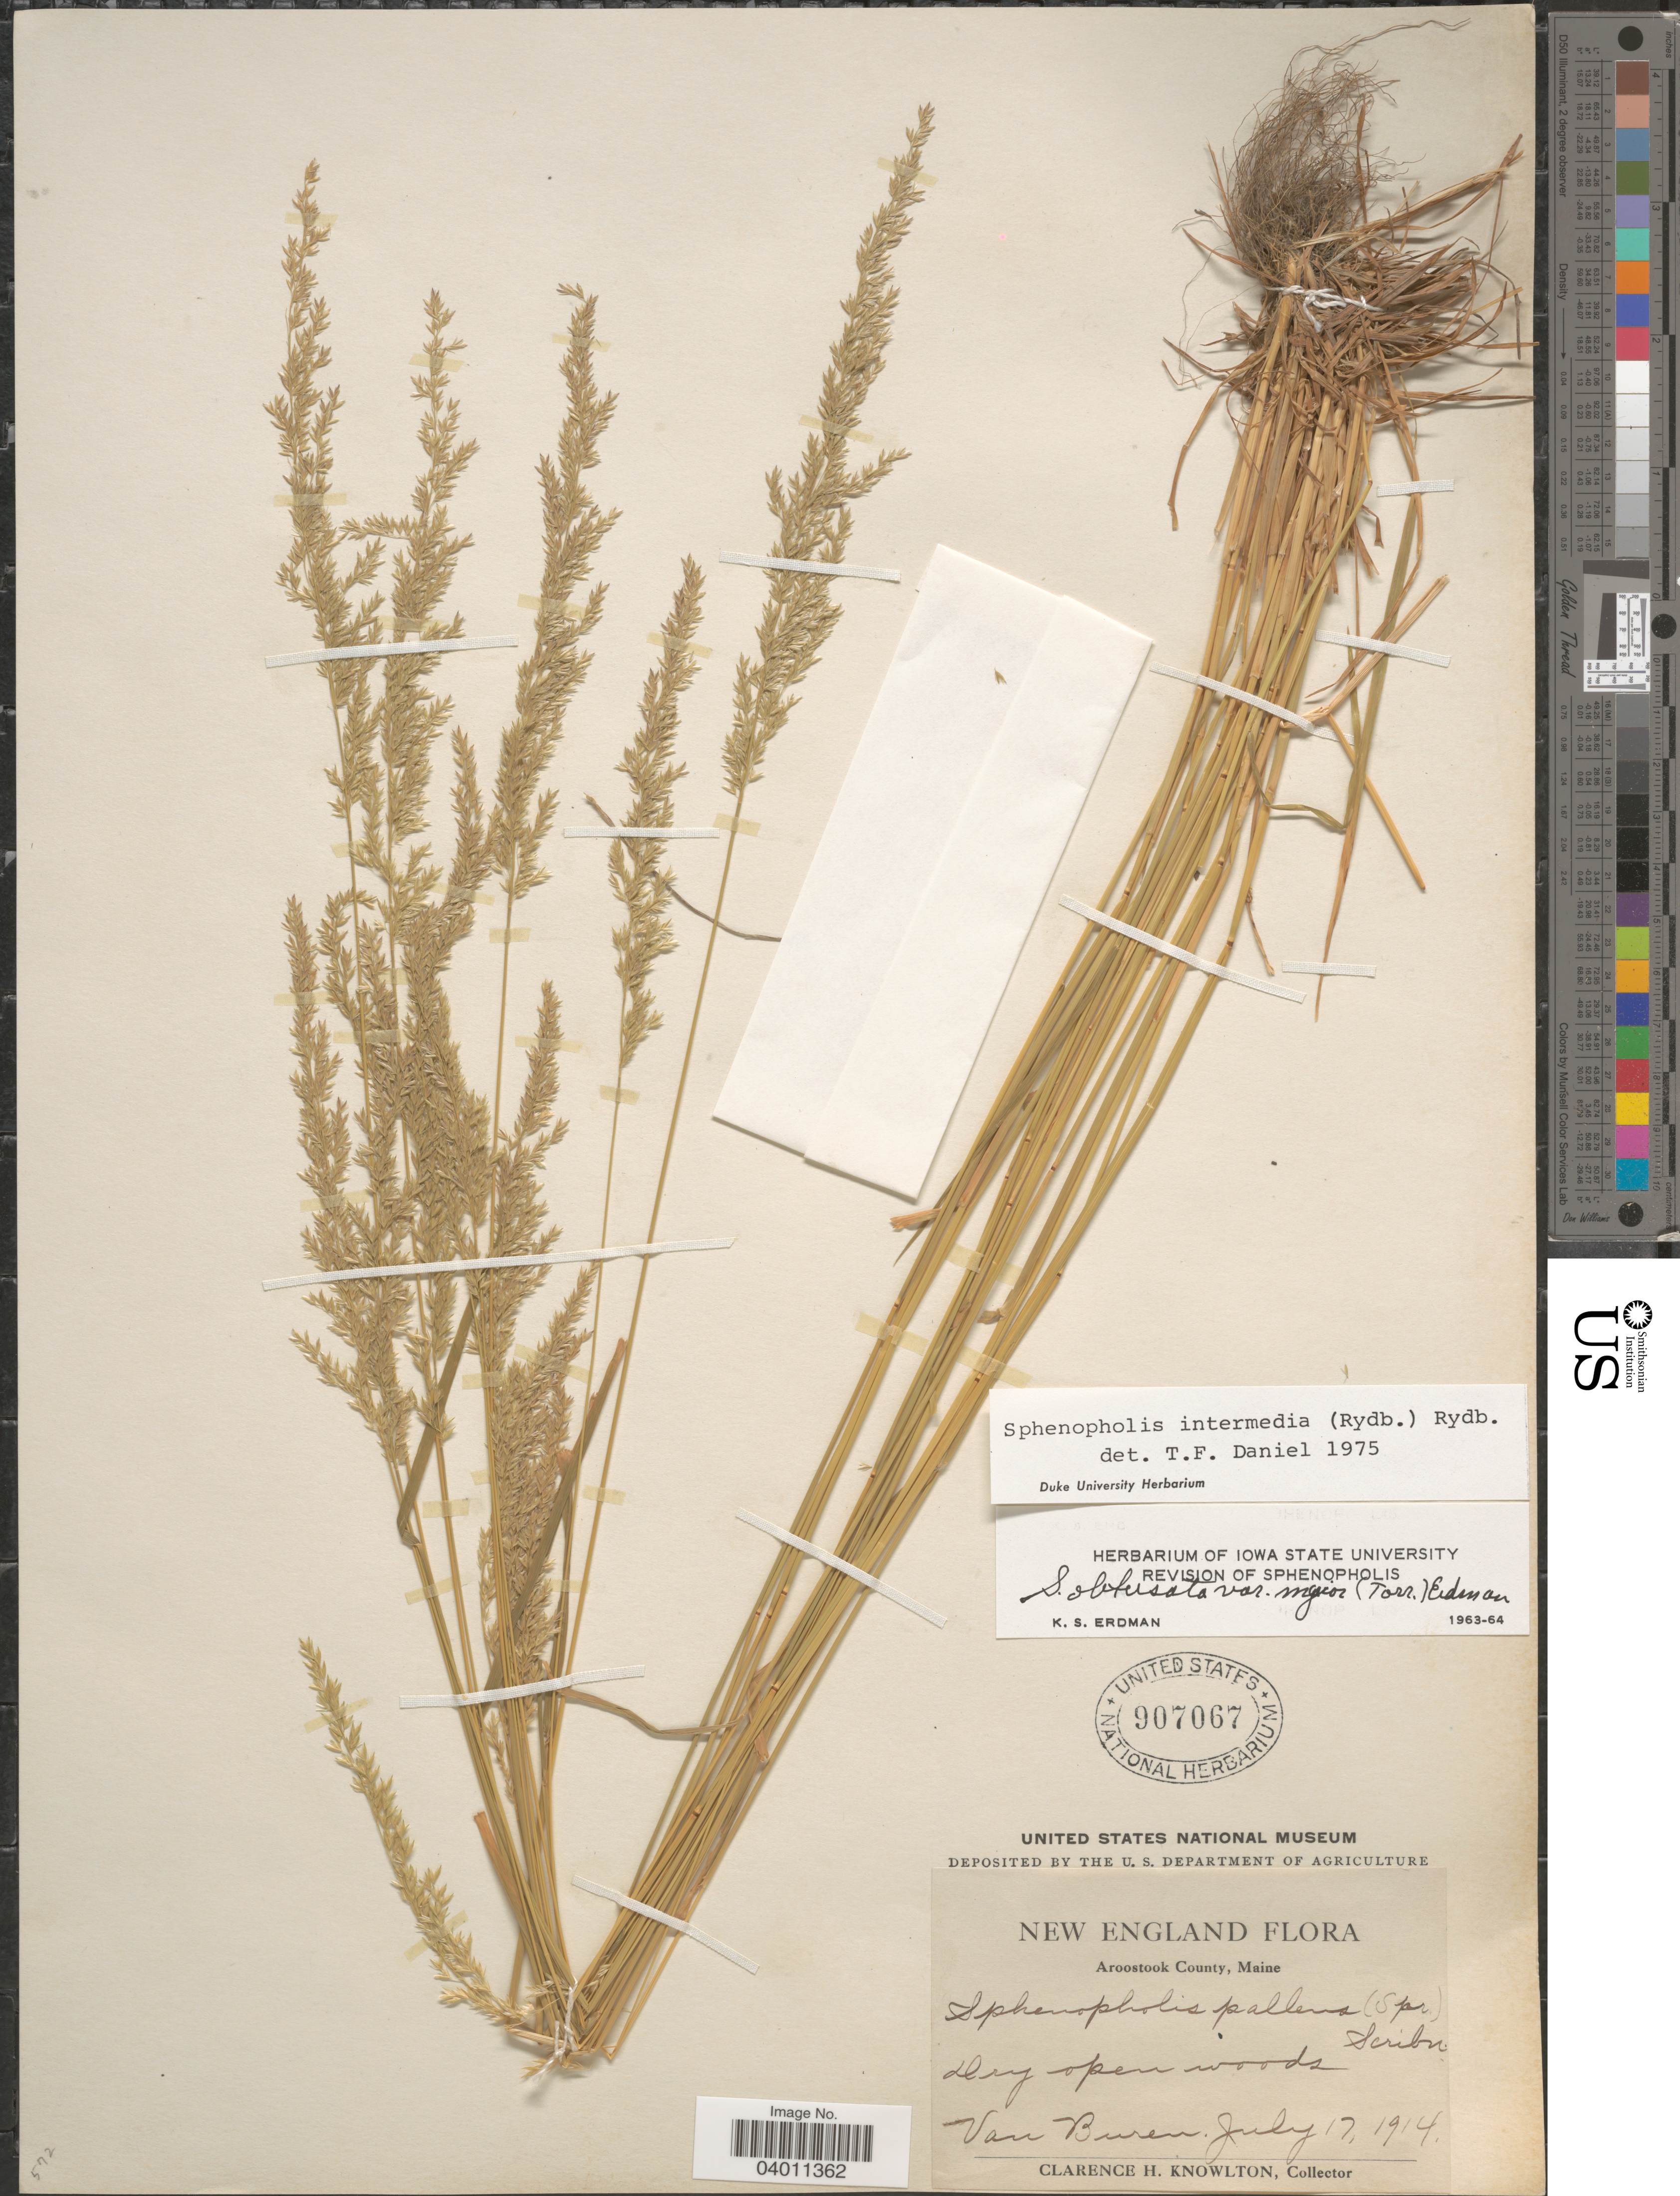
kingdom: Plantae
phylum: Tracheophyta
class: Liliopsida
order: Poales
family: Poaceae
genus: Sphenopholis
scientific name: Sphenopholis intermedia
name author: (Rydb.) Rydb.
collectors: C. H. Knowlton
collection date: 1914-07-17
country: United States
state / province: Maine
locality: New England. Aroostook County. Dry open woods. Van Buren.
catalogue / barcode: US 907067